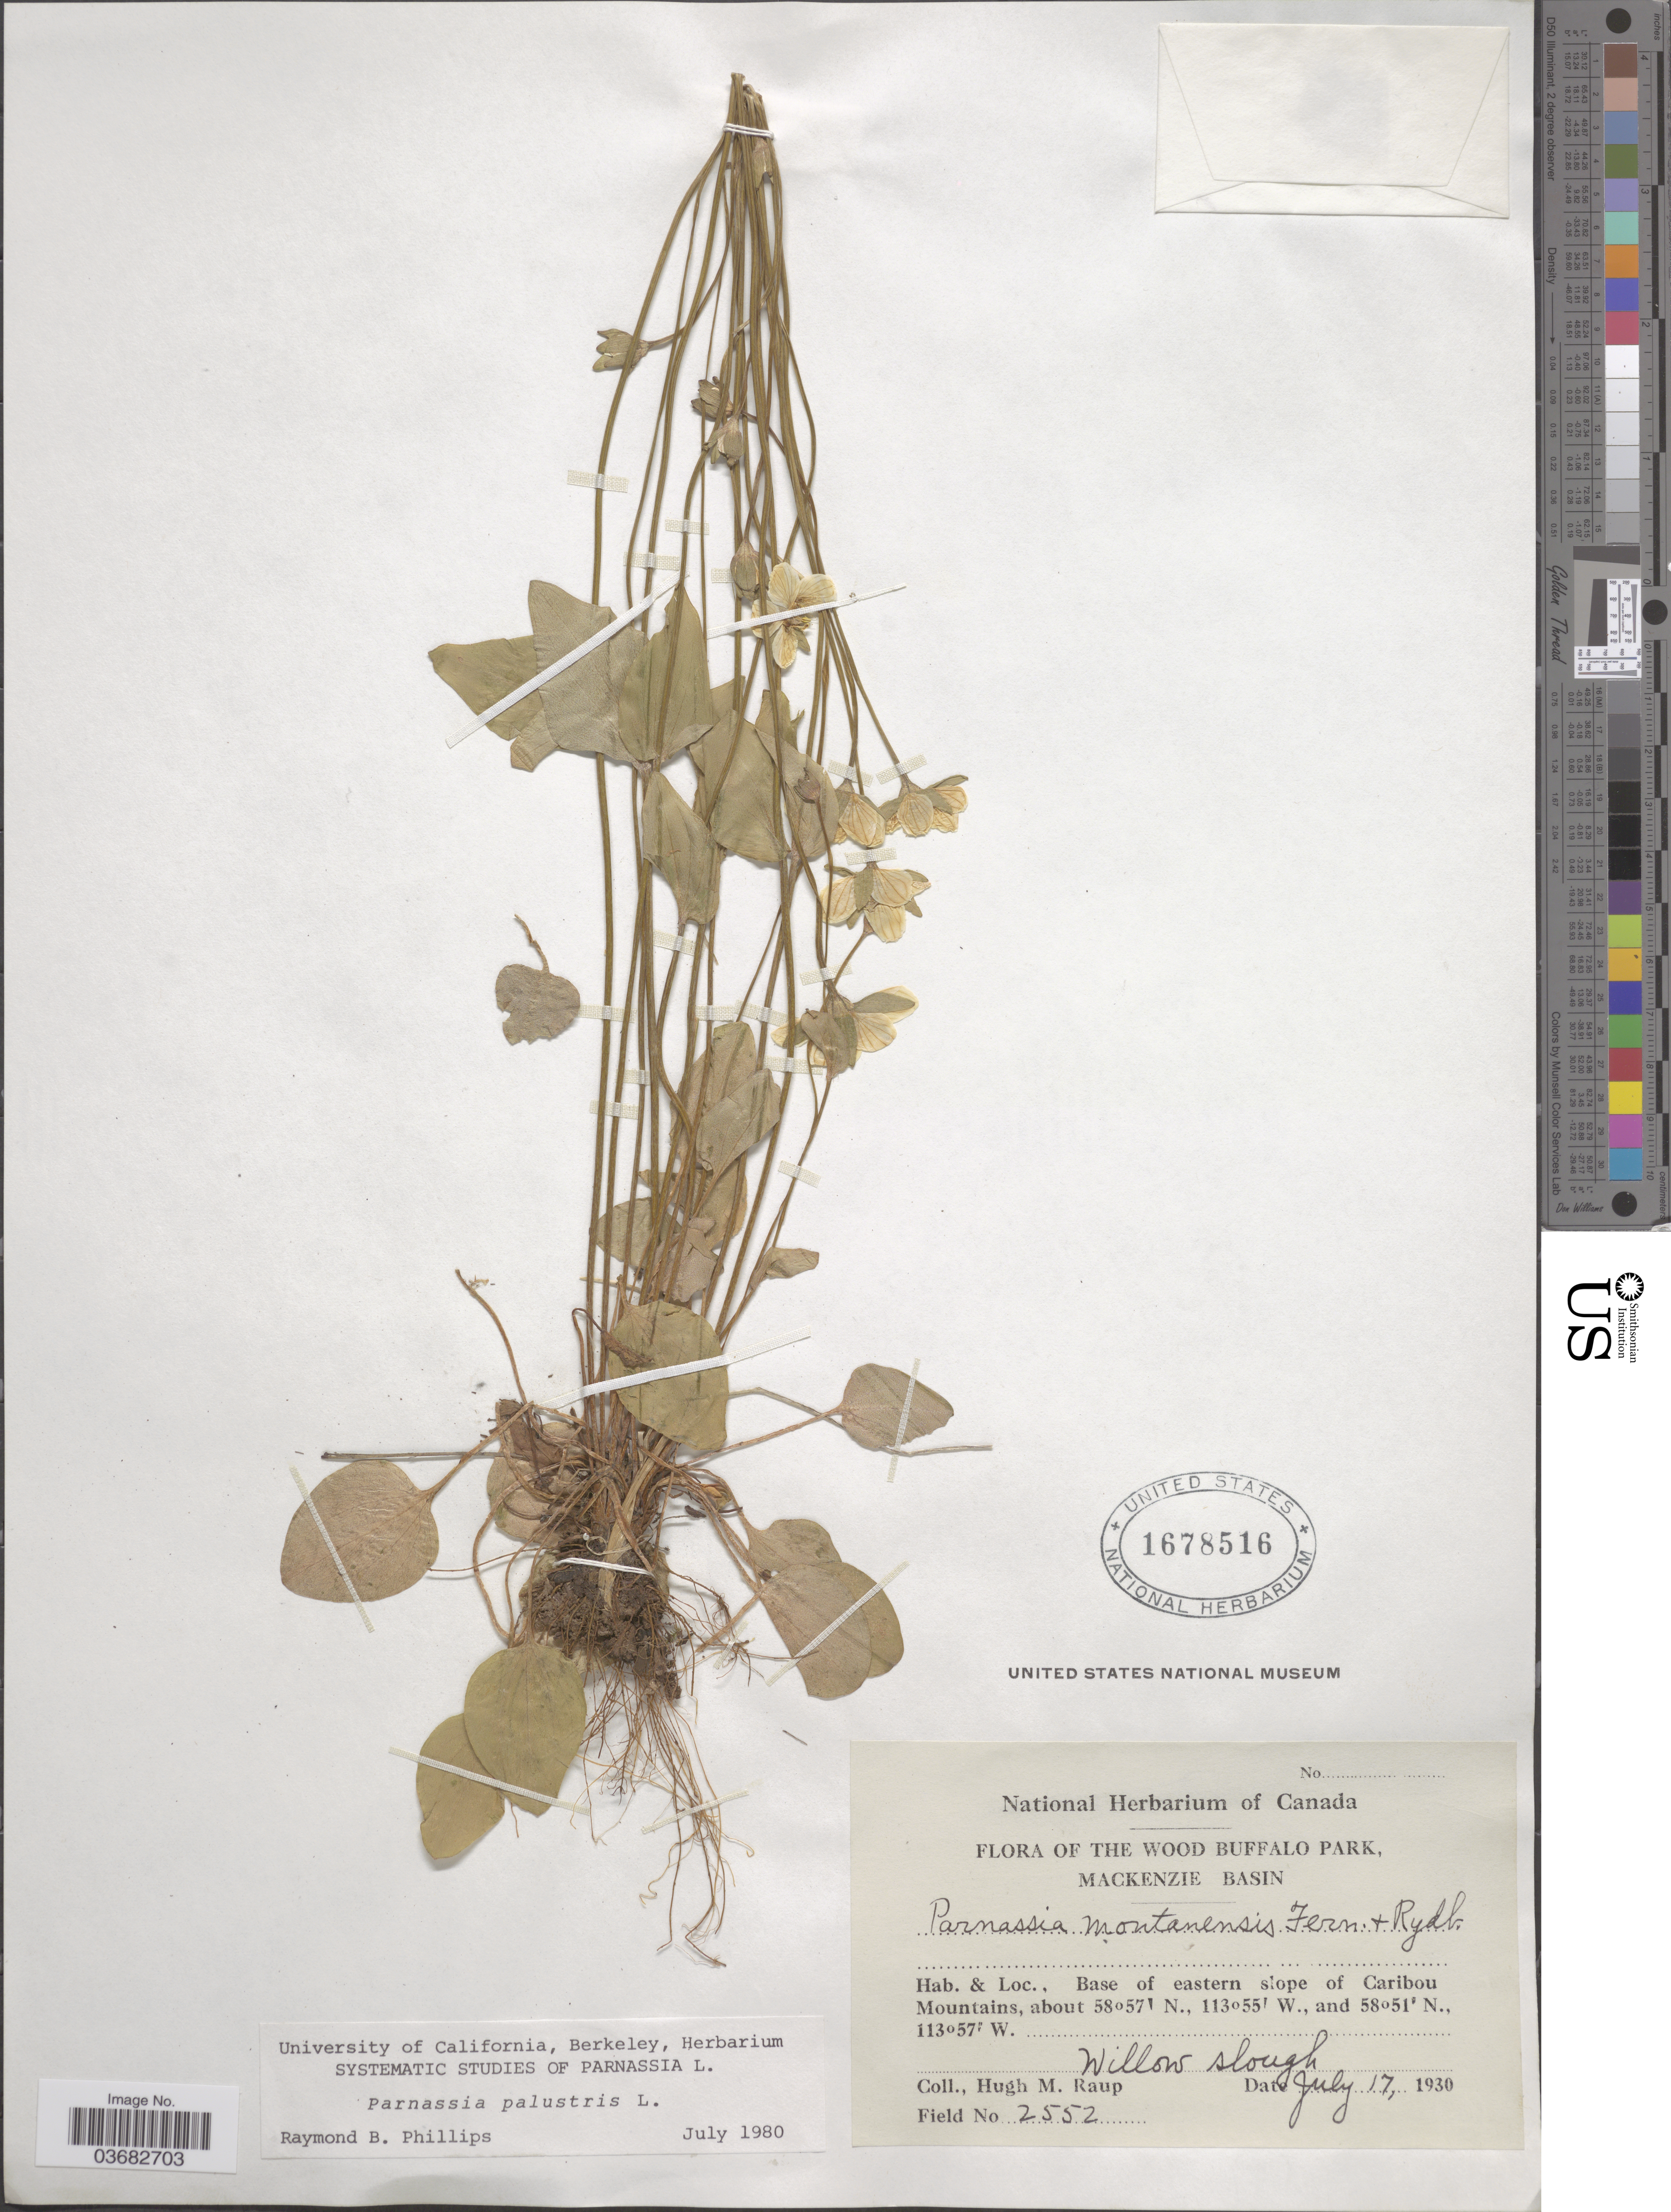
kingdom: Plantae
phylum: Tracheophyta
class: Magnoliopsida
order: Celastrales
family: Parnassiaceae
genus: Parnassia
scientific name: Parnassia palustris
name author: L.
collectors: H. Raup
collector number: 2552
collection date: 1930-07-17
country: Canada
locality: The Wood Buffalo Park, Mackenzie Basin. Base of eastern slope of Caribou Mountains. Willow slough.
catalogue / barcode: US 1678516